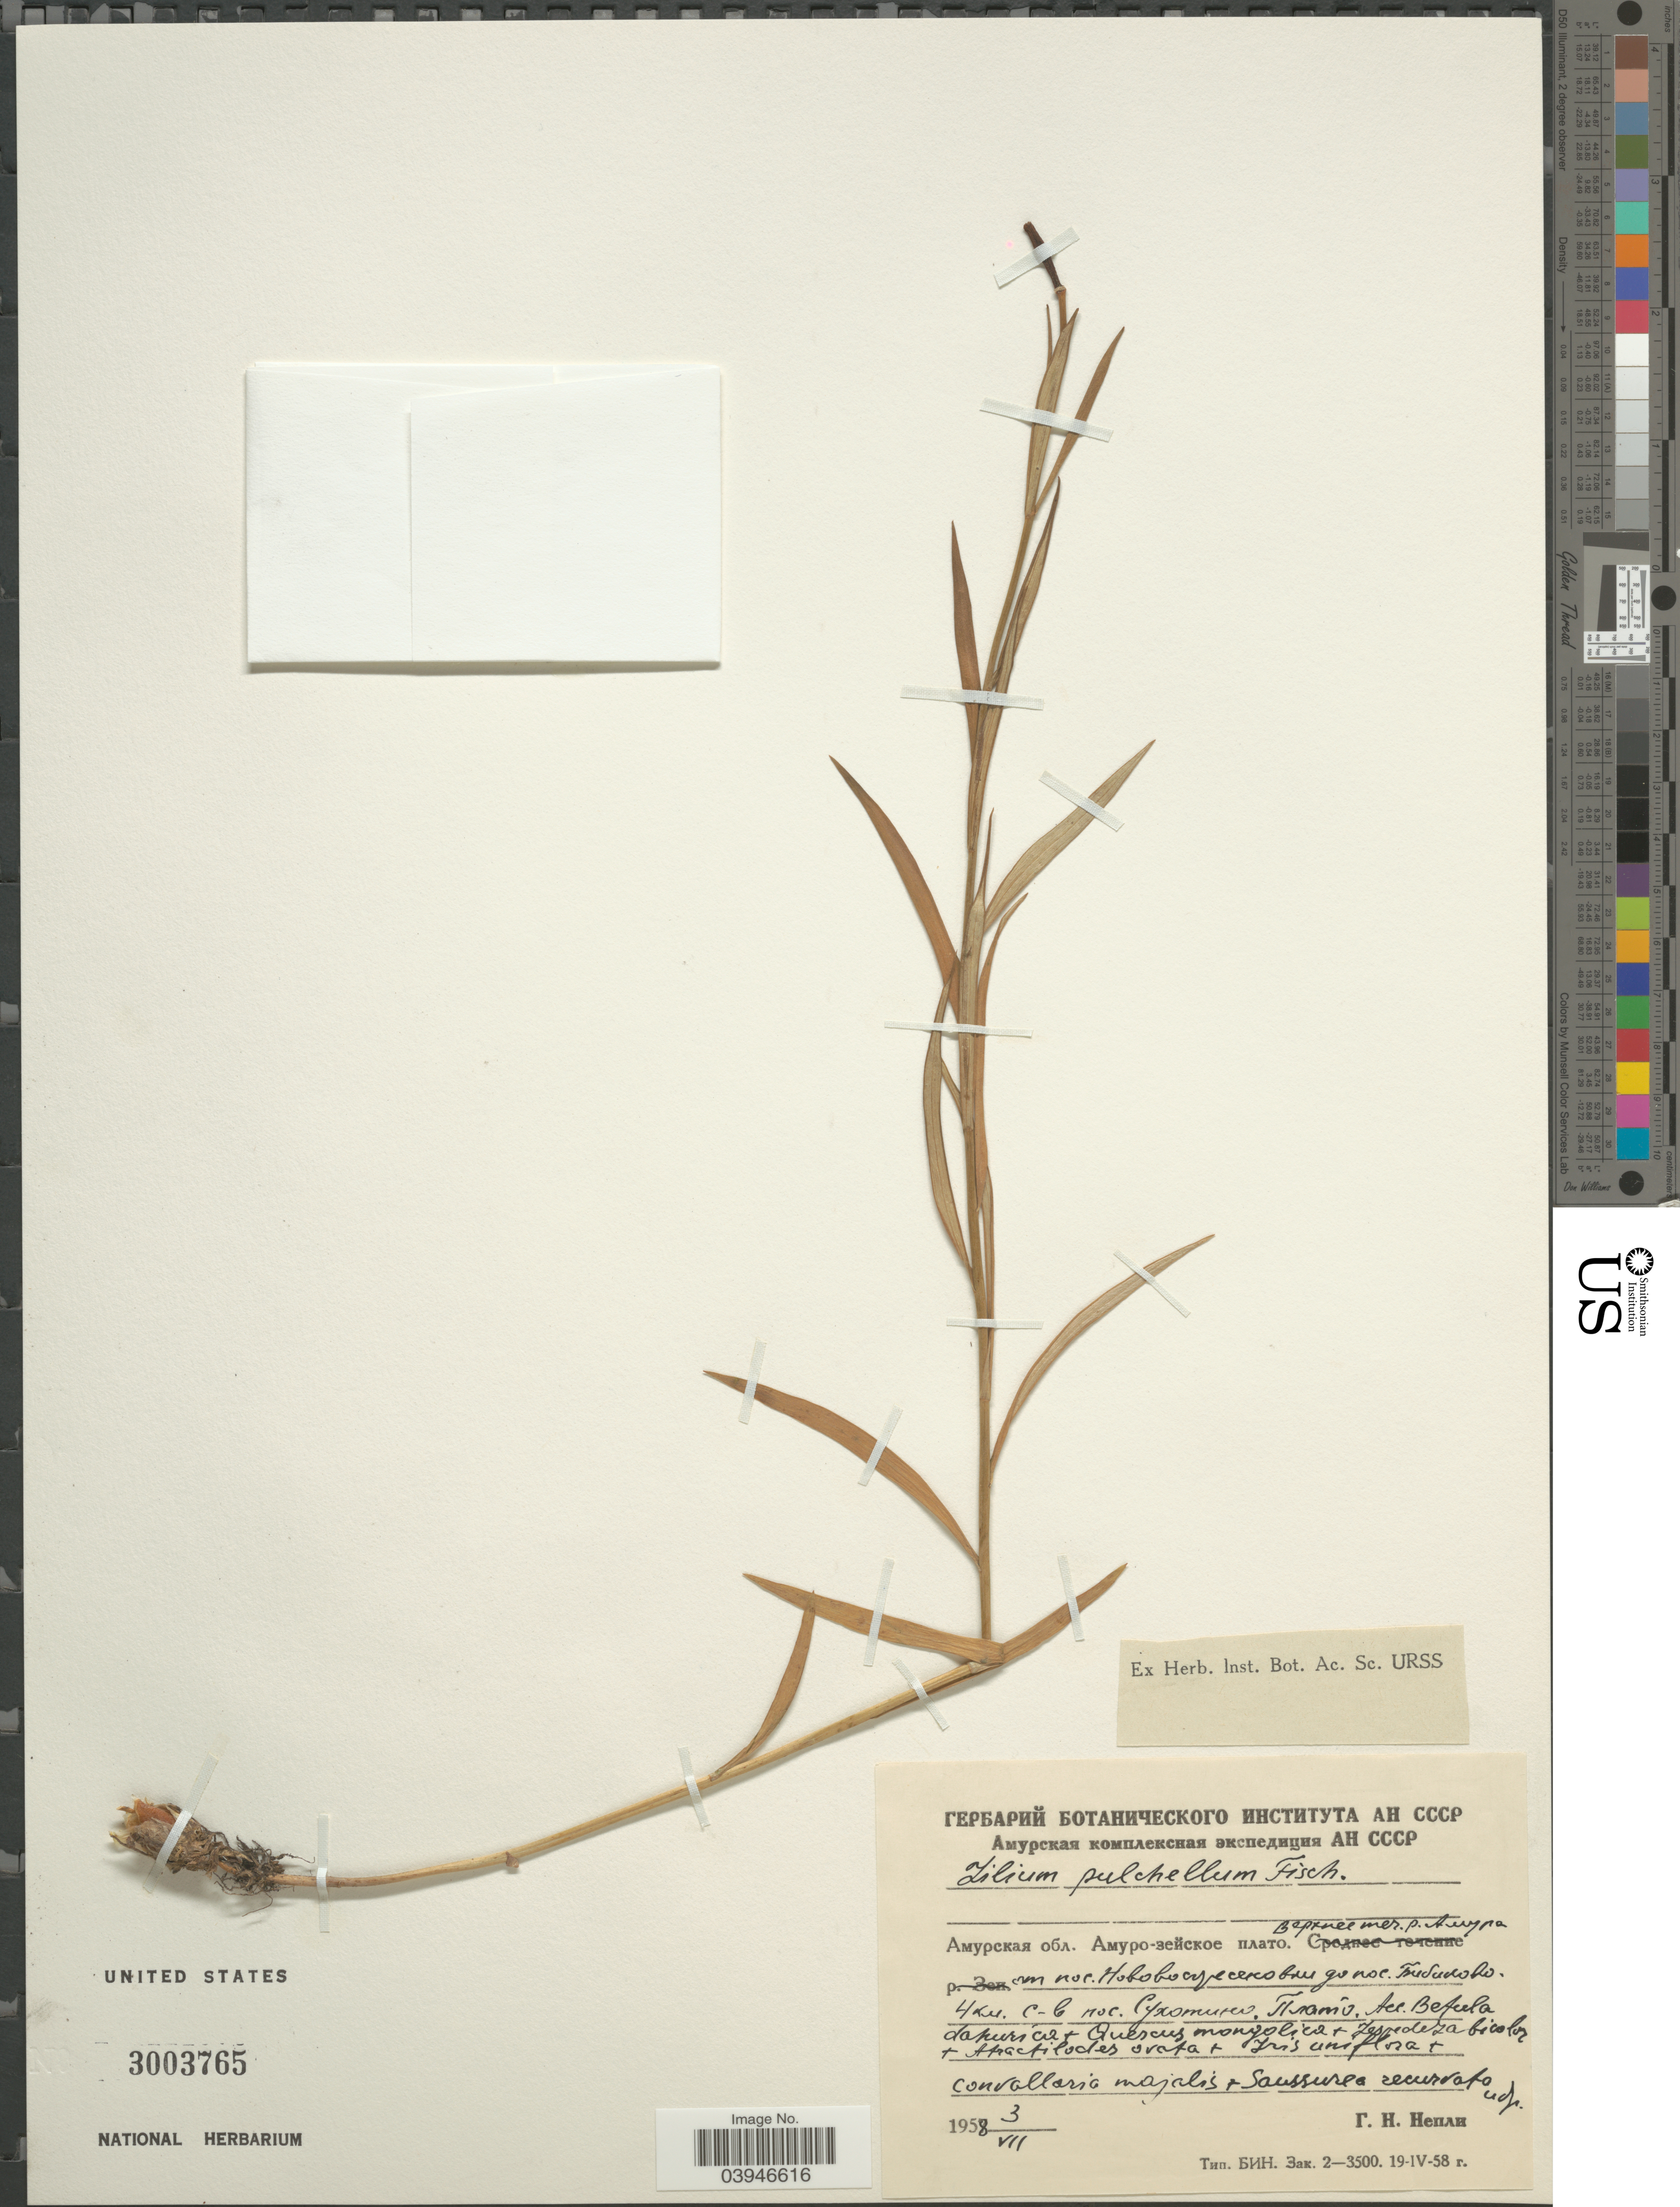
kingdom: Plantae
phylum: Tracheophyta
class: Liliopsida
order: Liliales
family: Liliaceae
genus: Lilium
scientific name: Lilium pulchellum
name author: Fisch.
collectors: G. Nepli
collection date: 1958-07-03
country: Russian Federation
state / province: Amur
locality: Amur river, 4 km north-east from Sukhotino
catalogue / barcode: US 3003765